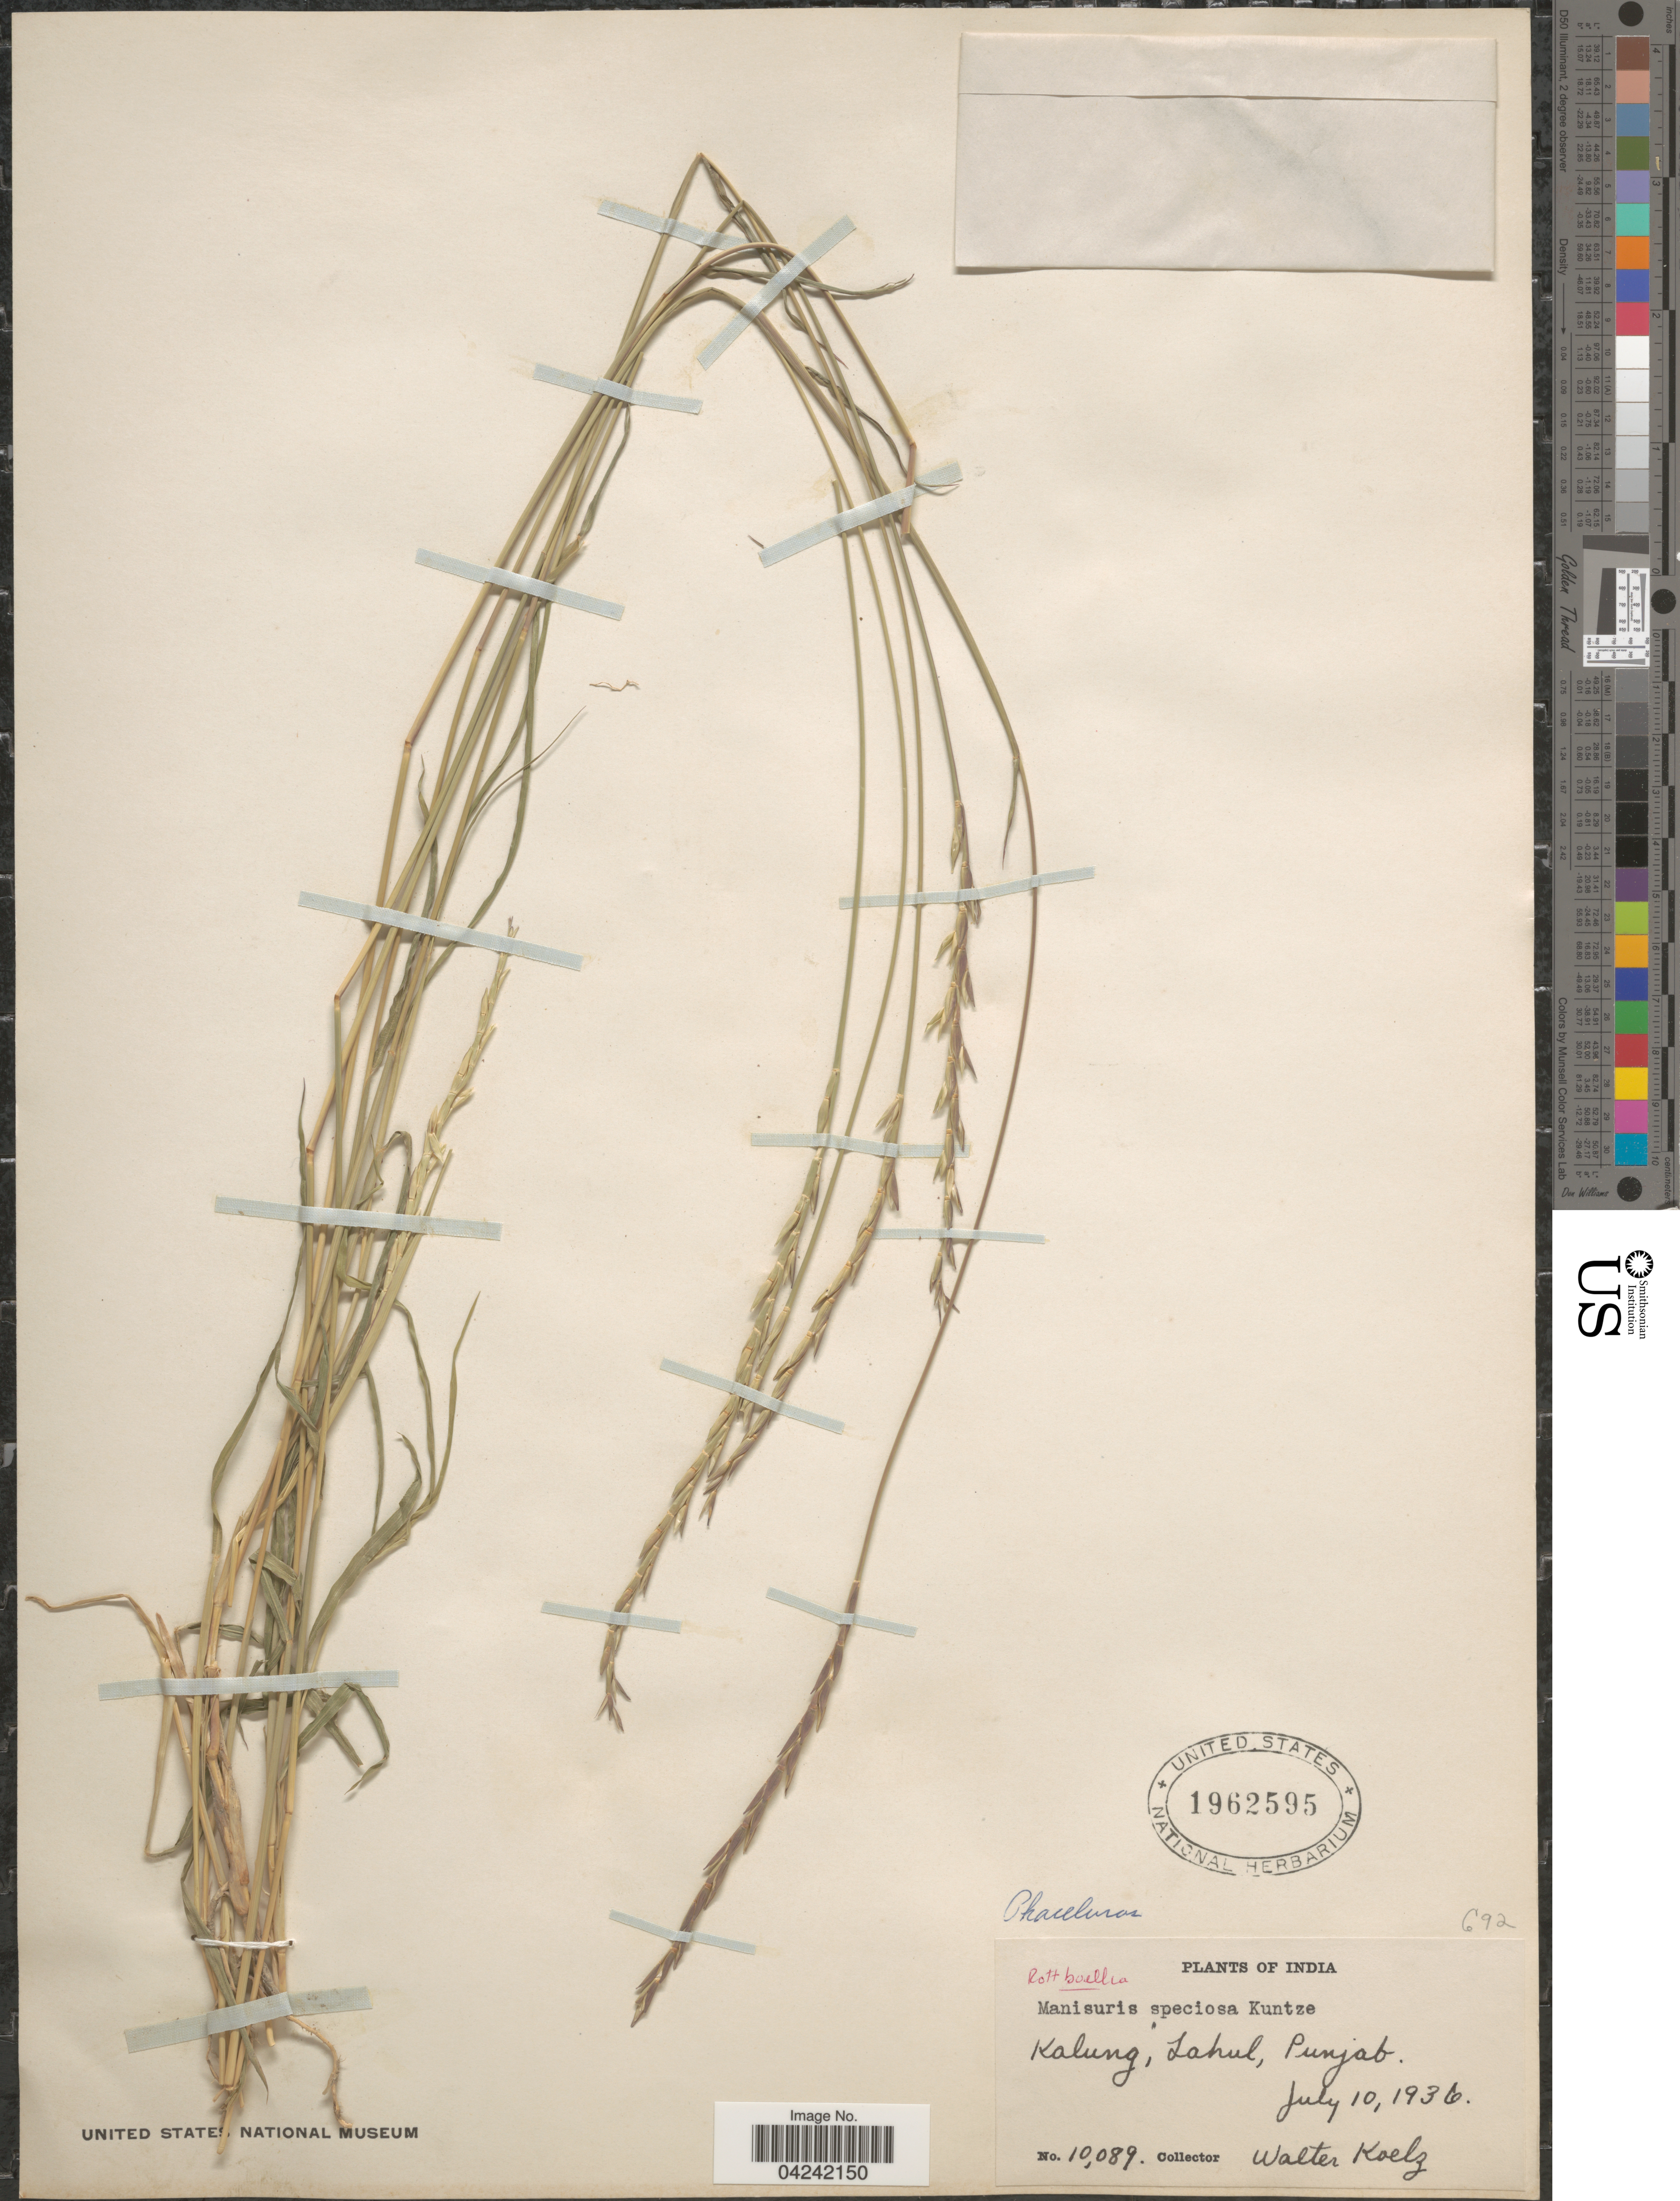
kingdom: Plantae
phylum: Tracheophyta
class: Liliopsida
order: Poales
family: Poaceae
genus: Phacelurus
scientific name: Phacelurus speciosus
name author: (Steud.) C. E. Hubb.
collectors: W. N. Koelz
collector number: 10089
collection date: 1936-07-10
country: India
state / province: Punjab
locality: Kalung, Lahul.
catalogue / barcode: US 1962595